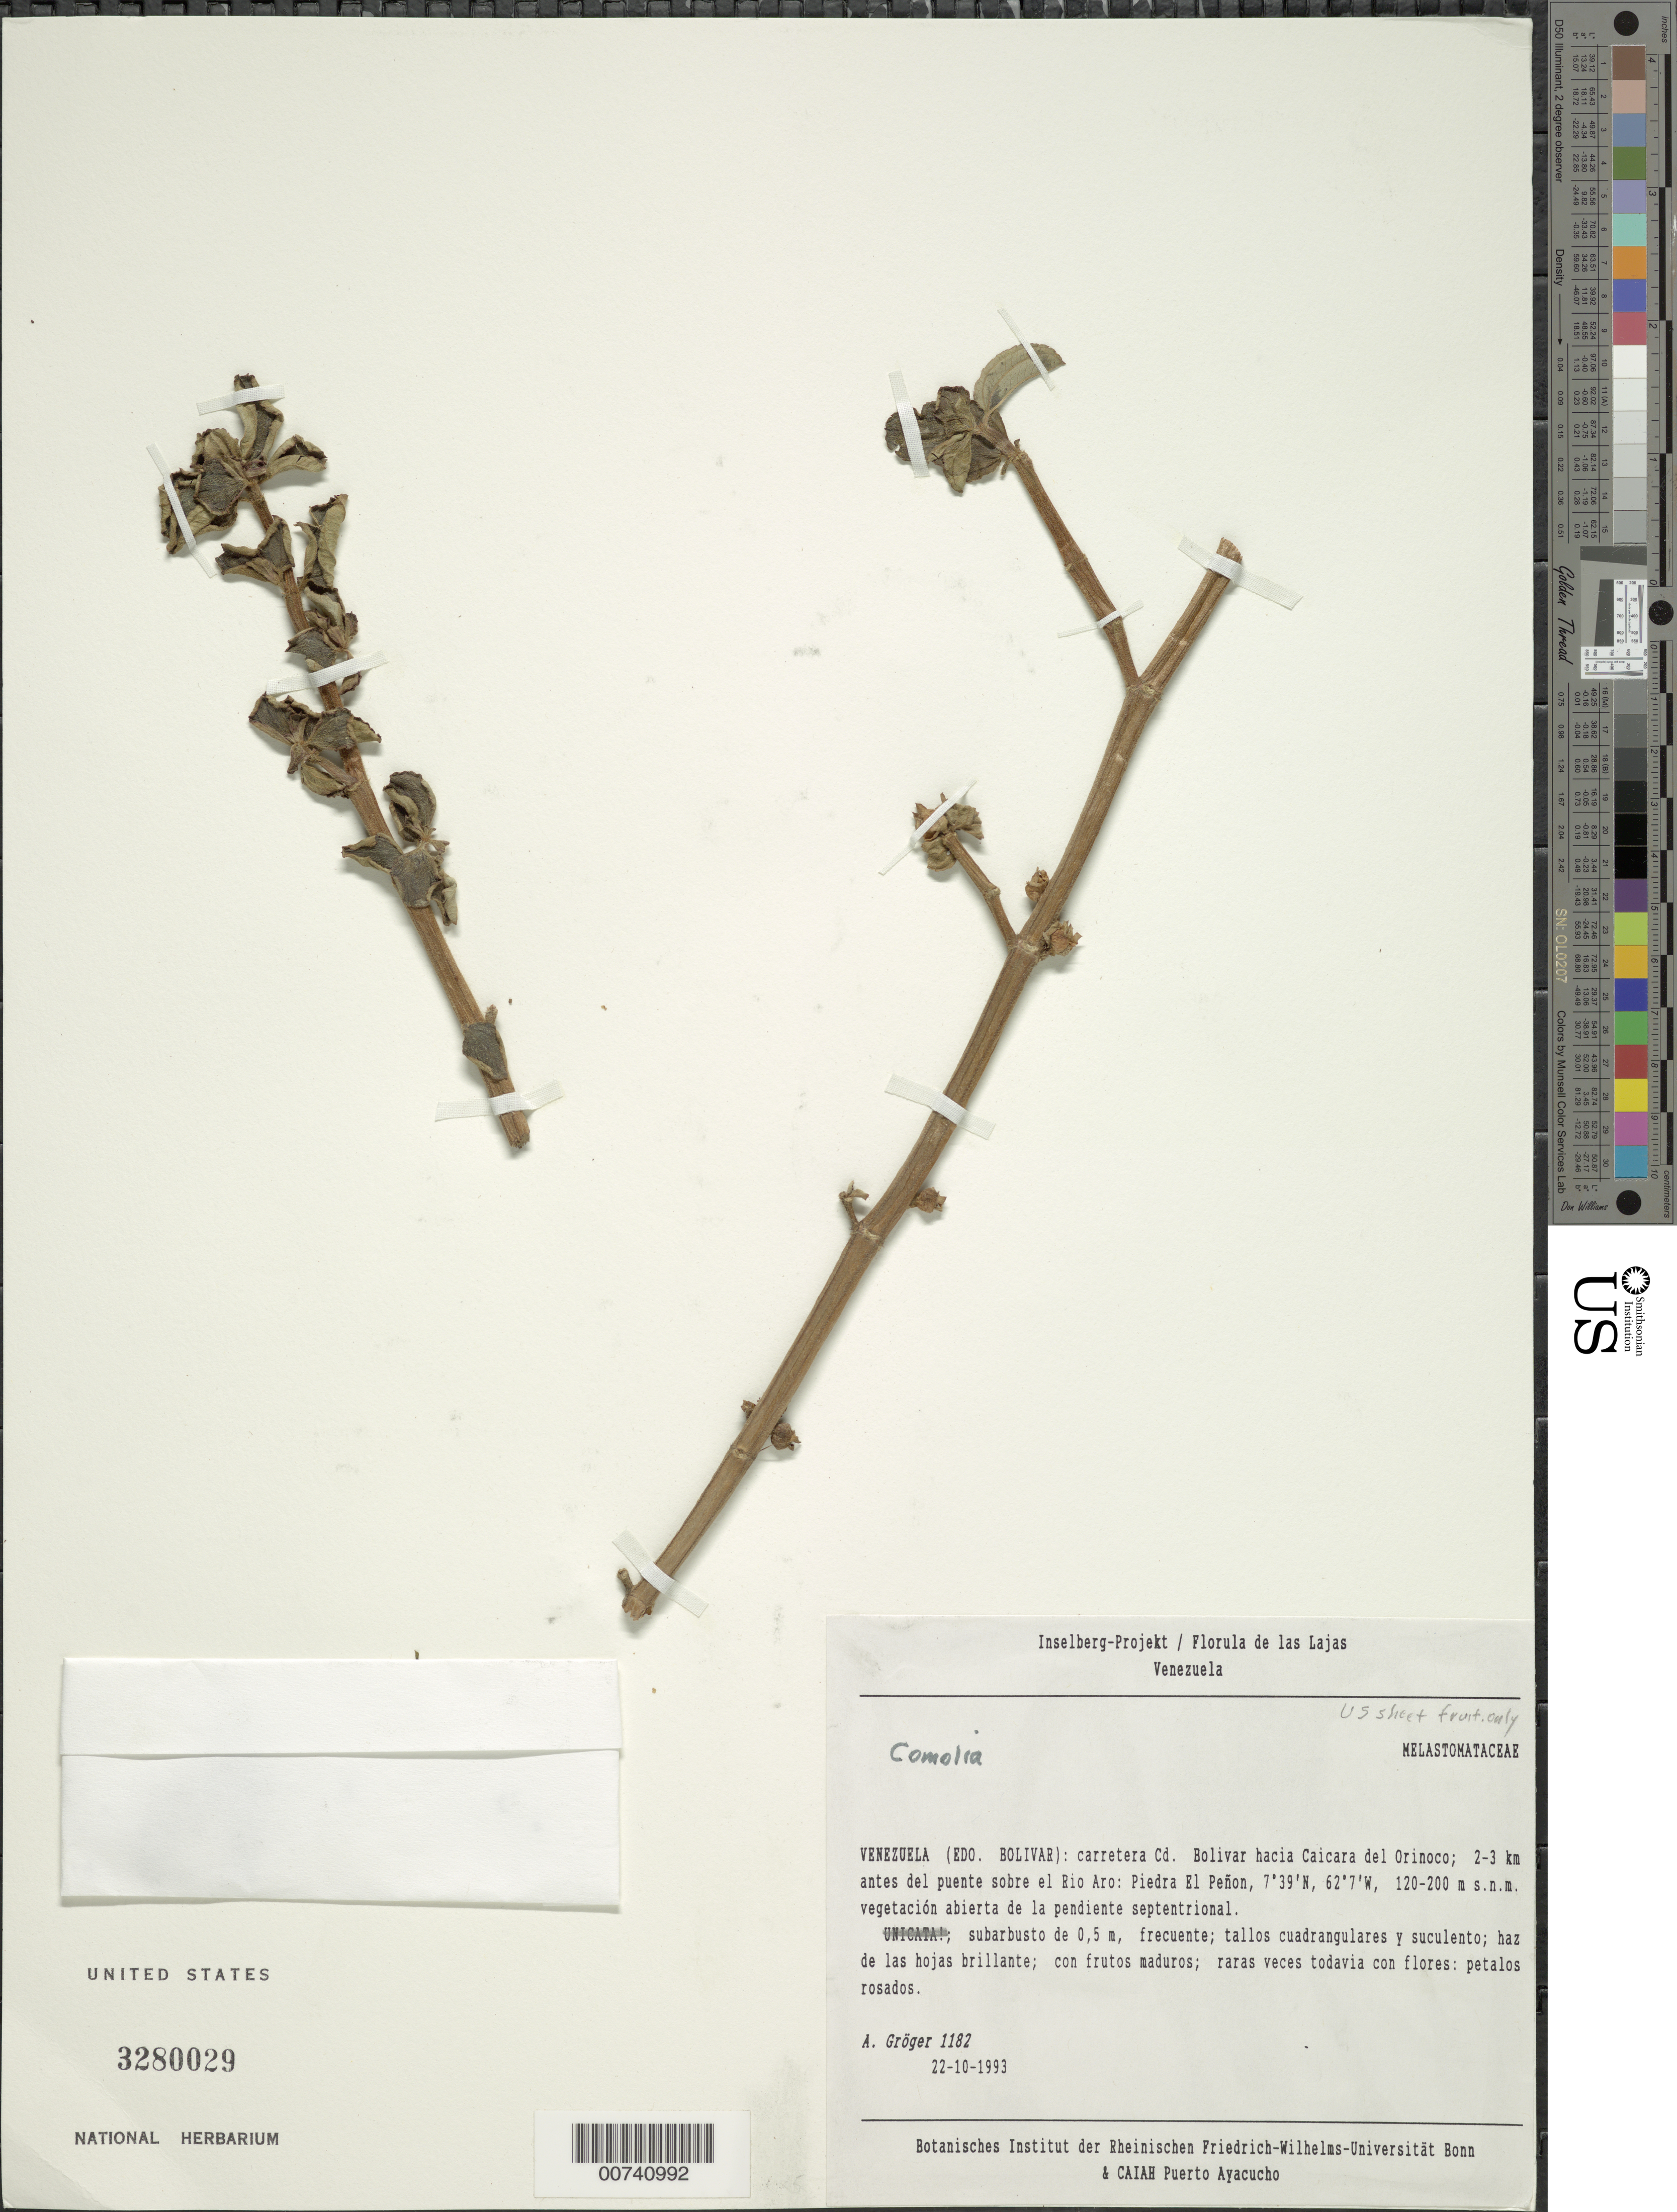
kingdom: Plantae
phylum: Tracheophyta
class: Magnoliopsida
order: Myrtales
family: Melastomataceae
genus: Comolia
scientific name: Comolia smithii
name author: Wurdack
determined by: Nunes da Silva, Diego, (RB), Jardim Botanico do Rio de Janeiro - Herbario (BRAZIL)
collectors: A. Gröger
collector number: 1182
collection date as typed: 22-Oct-93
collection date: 1993-10-22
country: Venezuela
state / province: Bolívar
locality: Ciudad Bolívar, Caicara del Orinoco, 2-3 km de Río Aro: Piedra el Peñon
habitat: Vegetación abierta de la pendiente septentrional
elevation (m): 120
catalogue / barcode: US 3280029